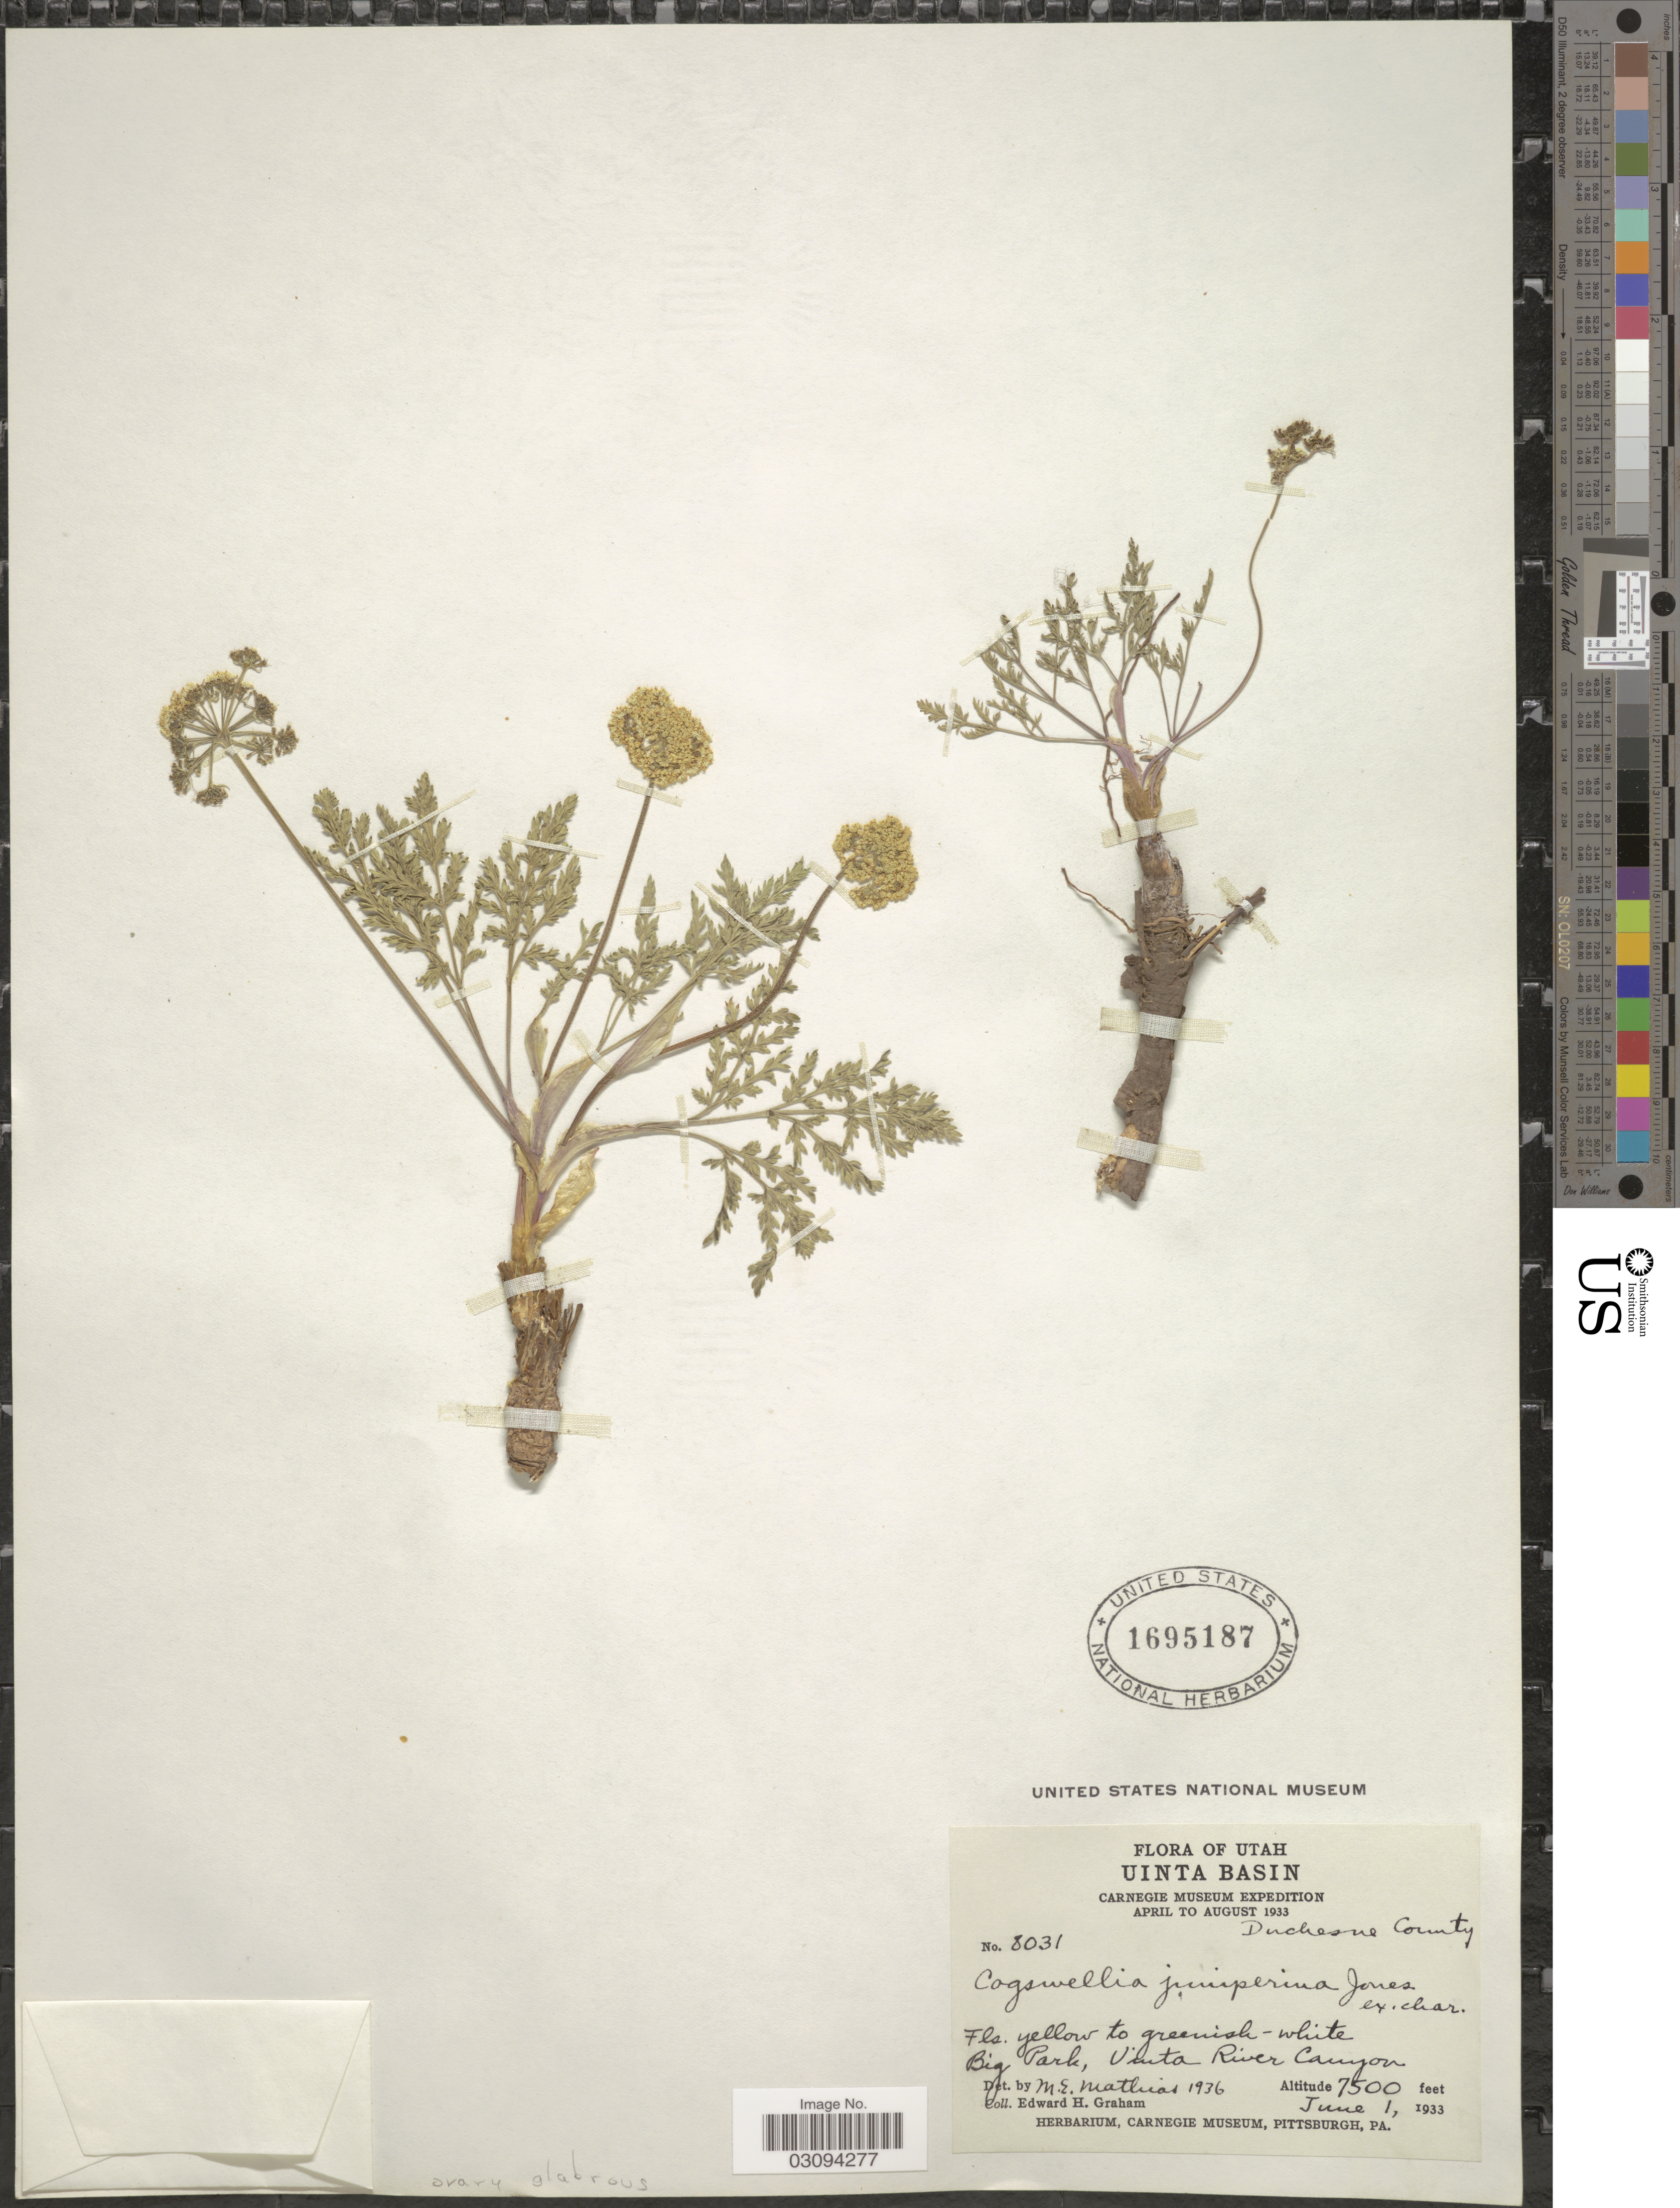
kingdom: Plantae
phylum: Tracheophyta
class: Magnoliopsida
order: Apiales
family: Apiaceae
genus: Lomatium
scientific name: Lomatium juniperinum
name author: (M.E. Jones) J.M. Coult. & Rose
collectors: E. H. Graham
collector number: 8031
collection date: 1933-06-01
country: United States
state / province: Utah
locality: Uinta Basin. Duchesne County. Big Park, Uinta River Canyon.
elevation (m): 2286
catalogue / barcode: US 1695187